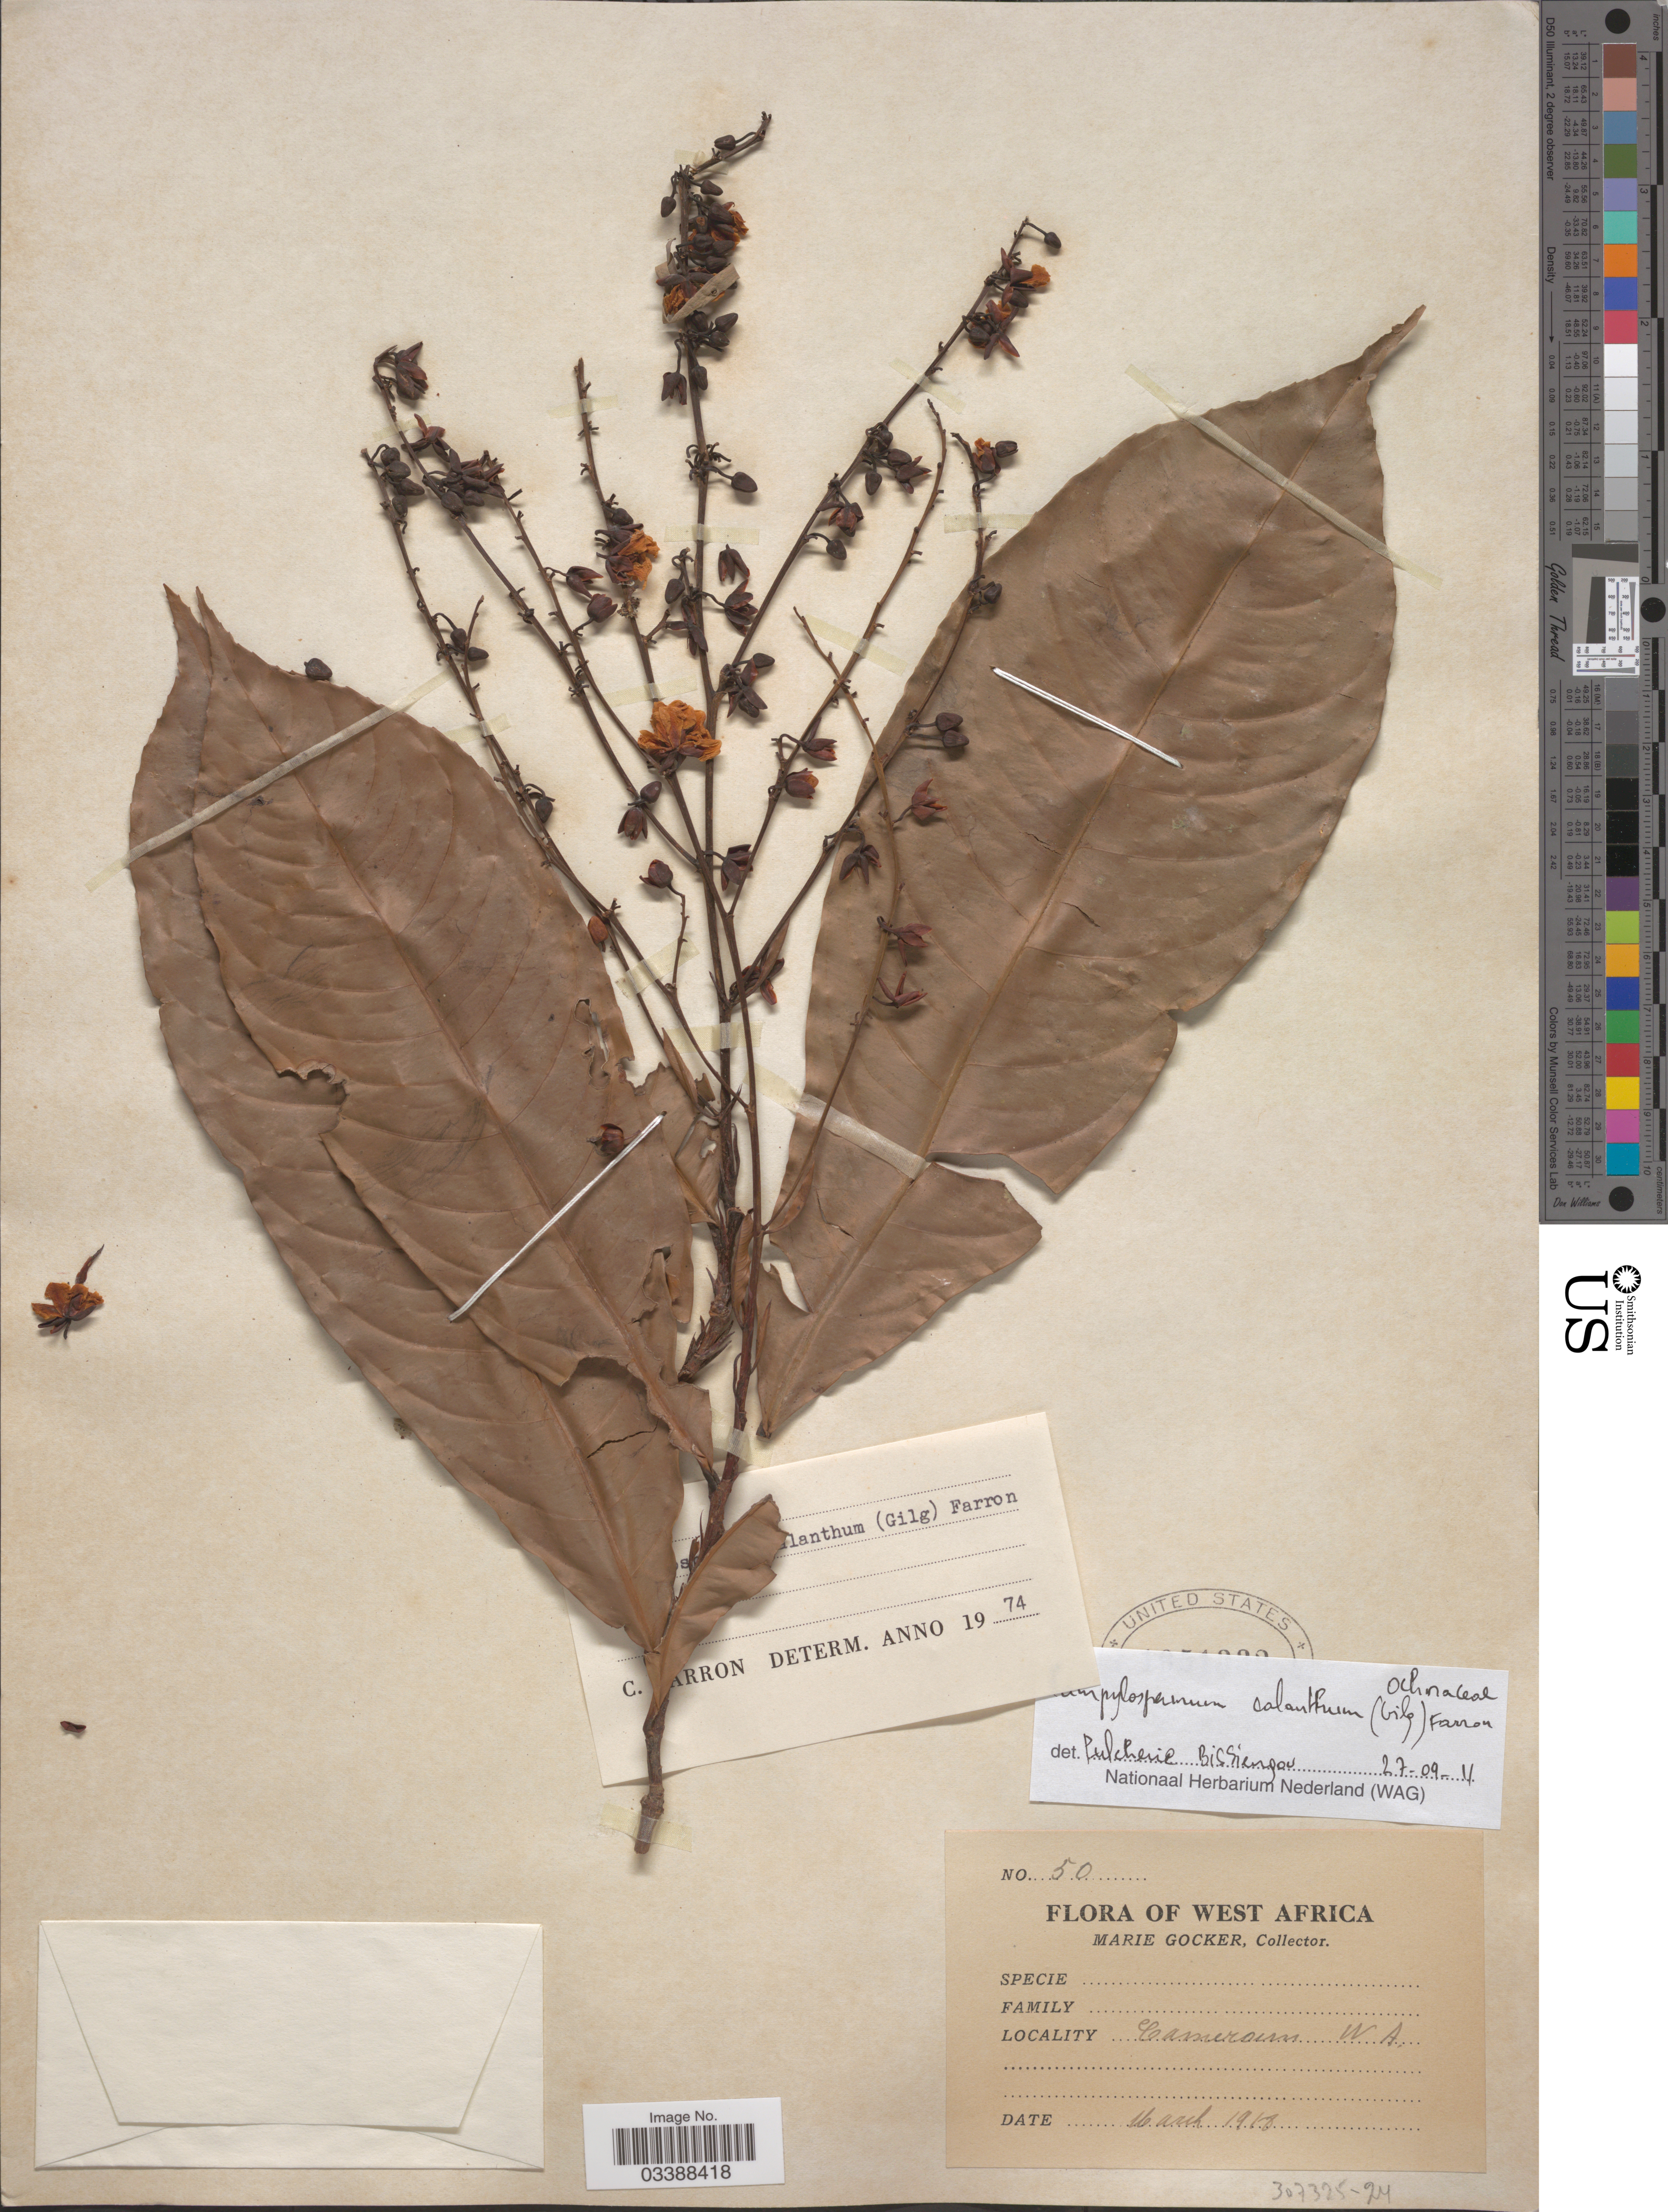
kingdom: Plantae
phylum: Tracheophyta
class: Magnoliopsida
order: Malpighiales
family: Ochnaceae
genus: Campylospermum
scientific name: Campylospermum calanthum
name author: Farron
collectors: M. Gocker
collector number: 50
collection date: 1918-03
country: Cameroon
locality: Cameroun W.A.